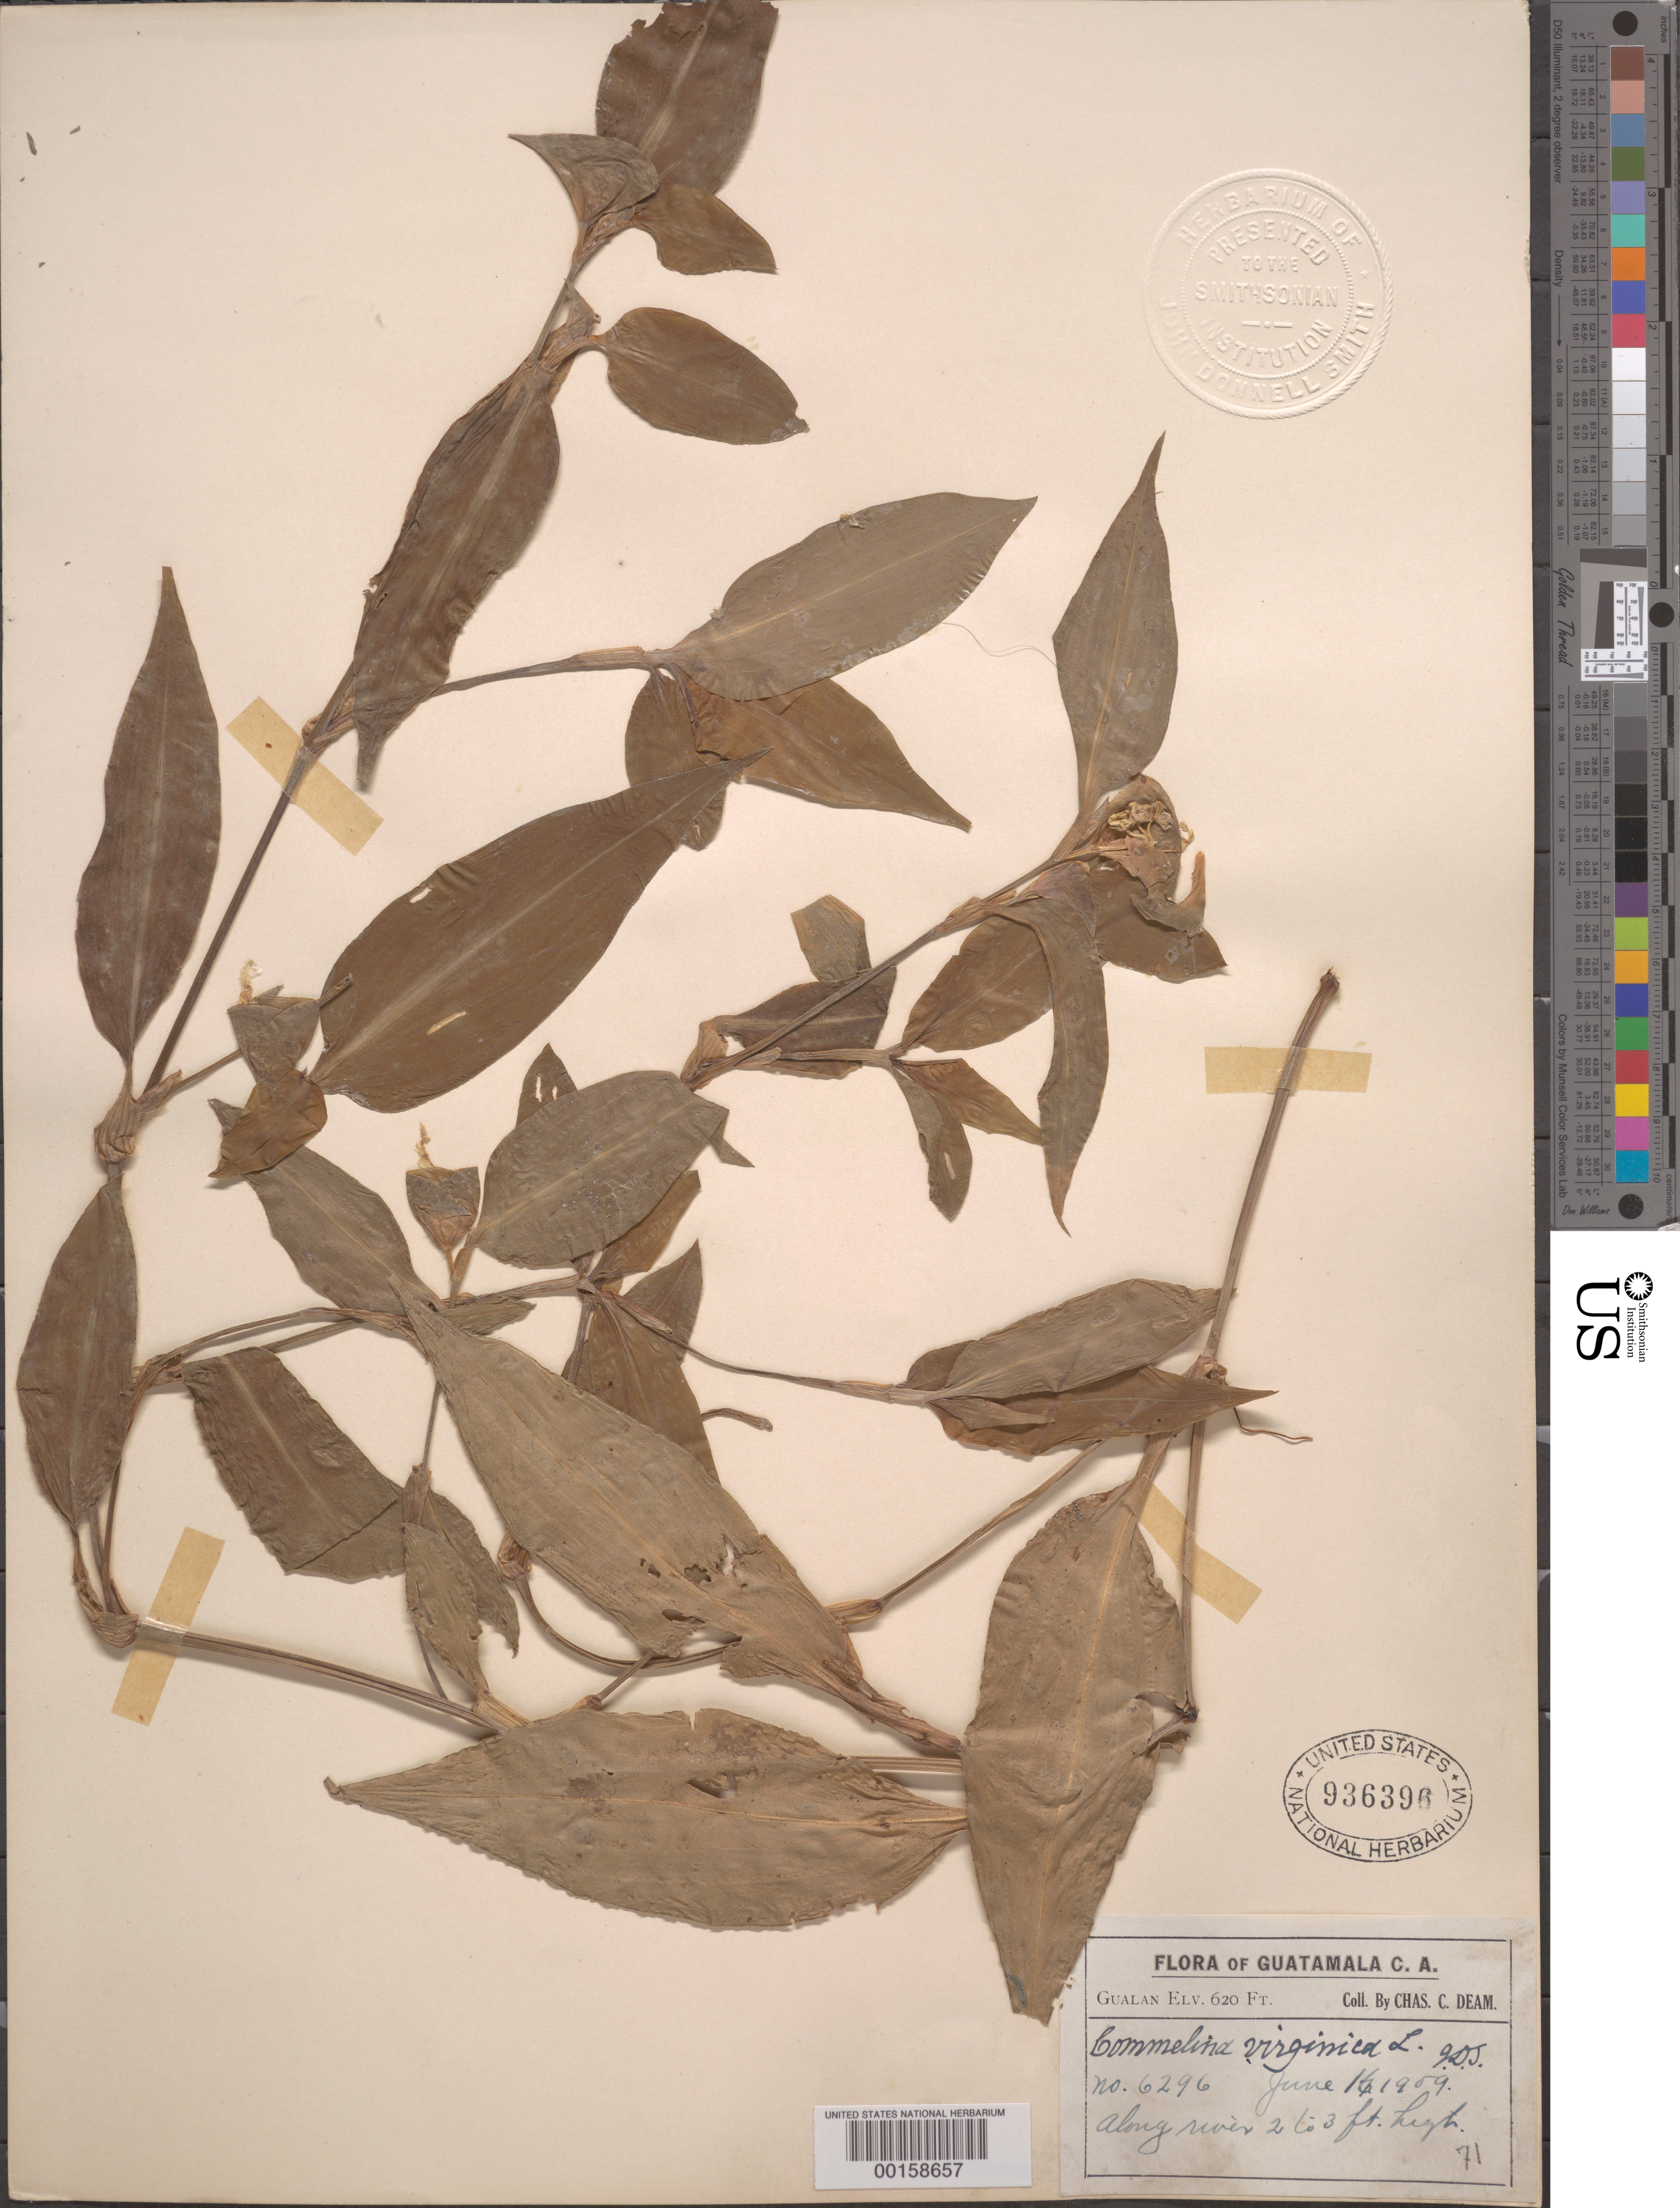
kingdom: Plantae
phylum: Tracheophyta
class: Liliopsida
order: Commelinales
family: Commelinaceae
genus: Commelina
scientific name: Commelina erecta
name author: L.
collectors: C. C. Deam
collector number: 6296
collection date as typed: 16 Jun 1909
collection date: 1909-06-16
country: Guatemala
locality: Gualan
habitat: River edge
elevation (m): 189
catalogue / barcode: US 936396